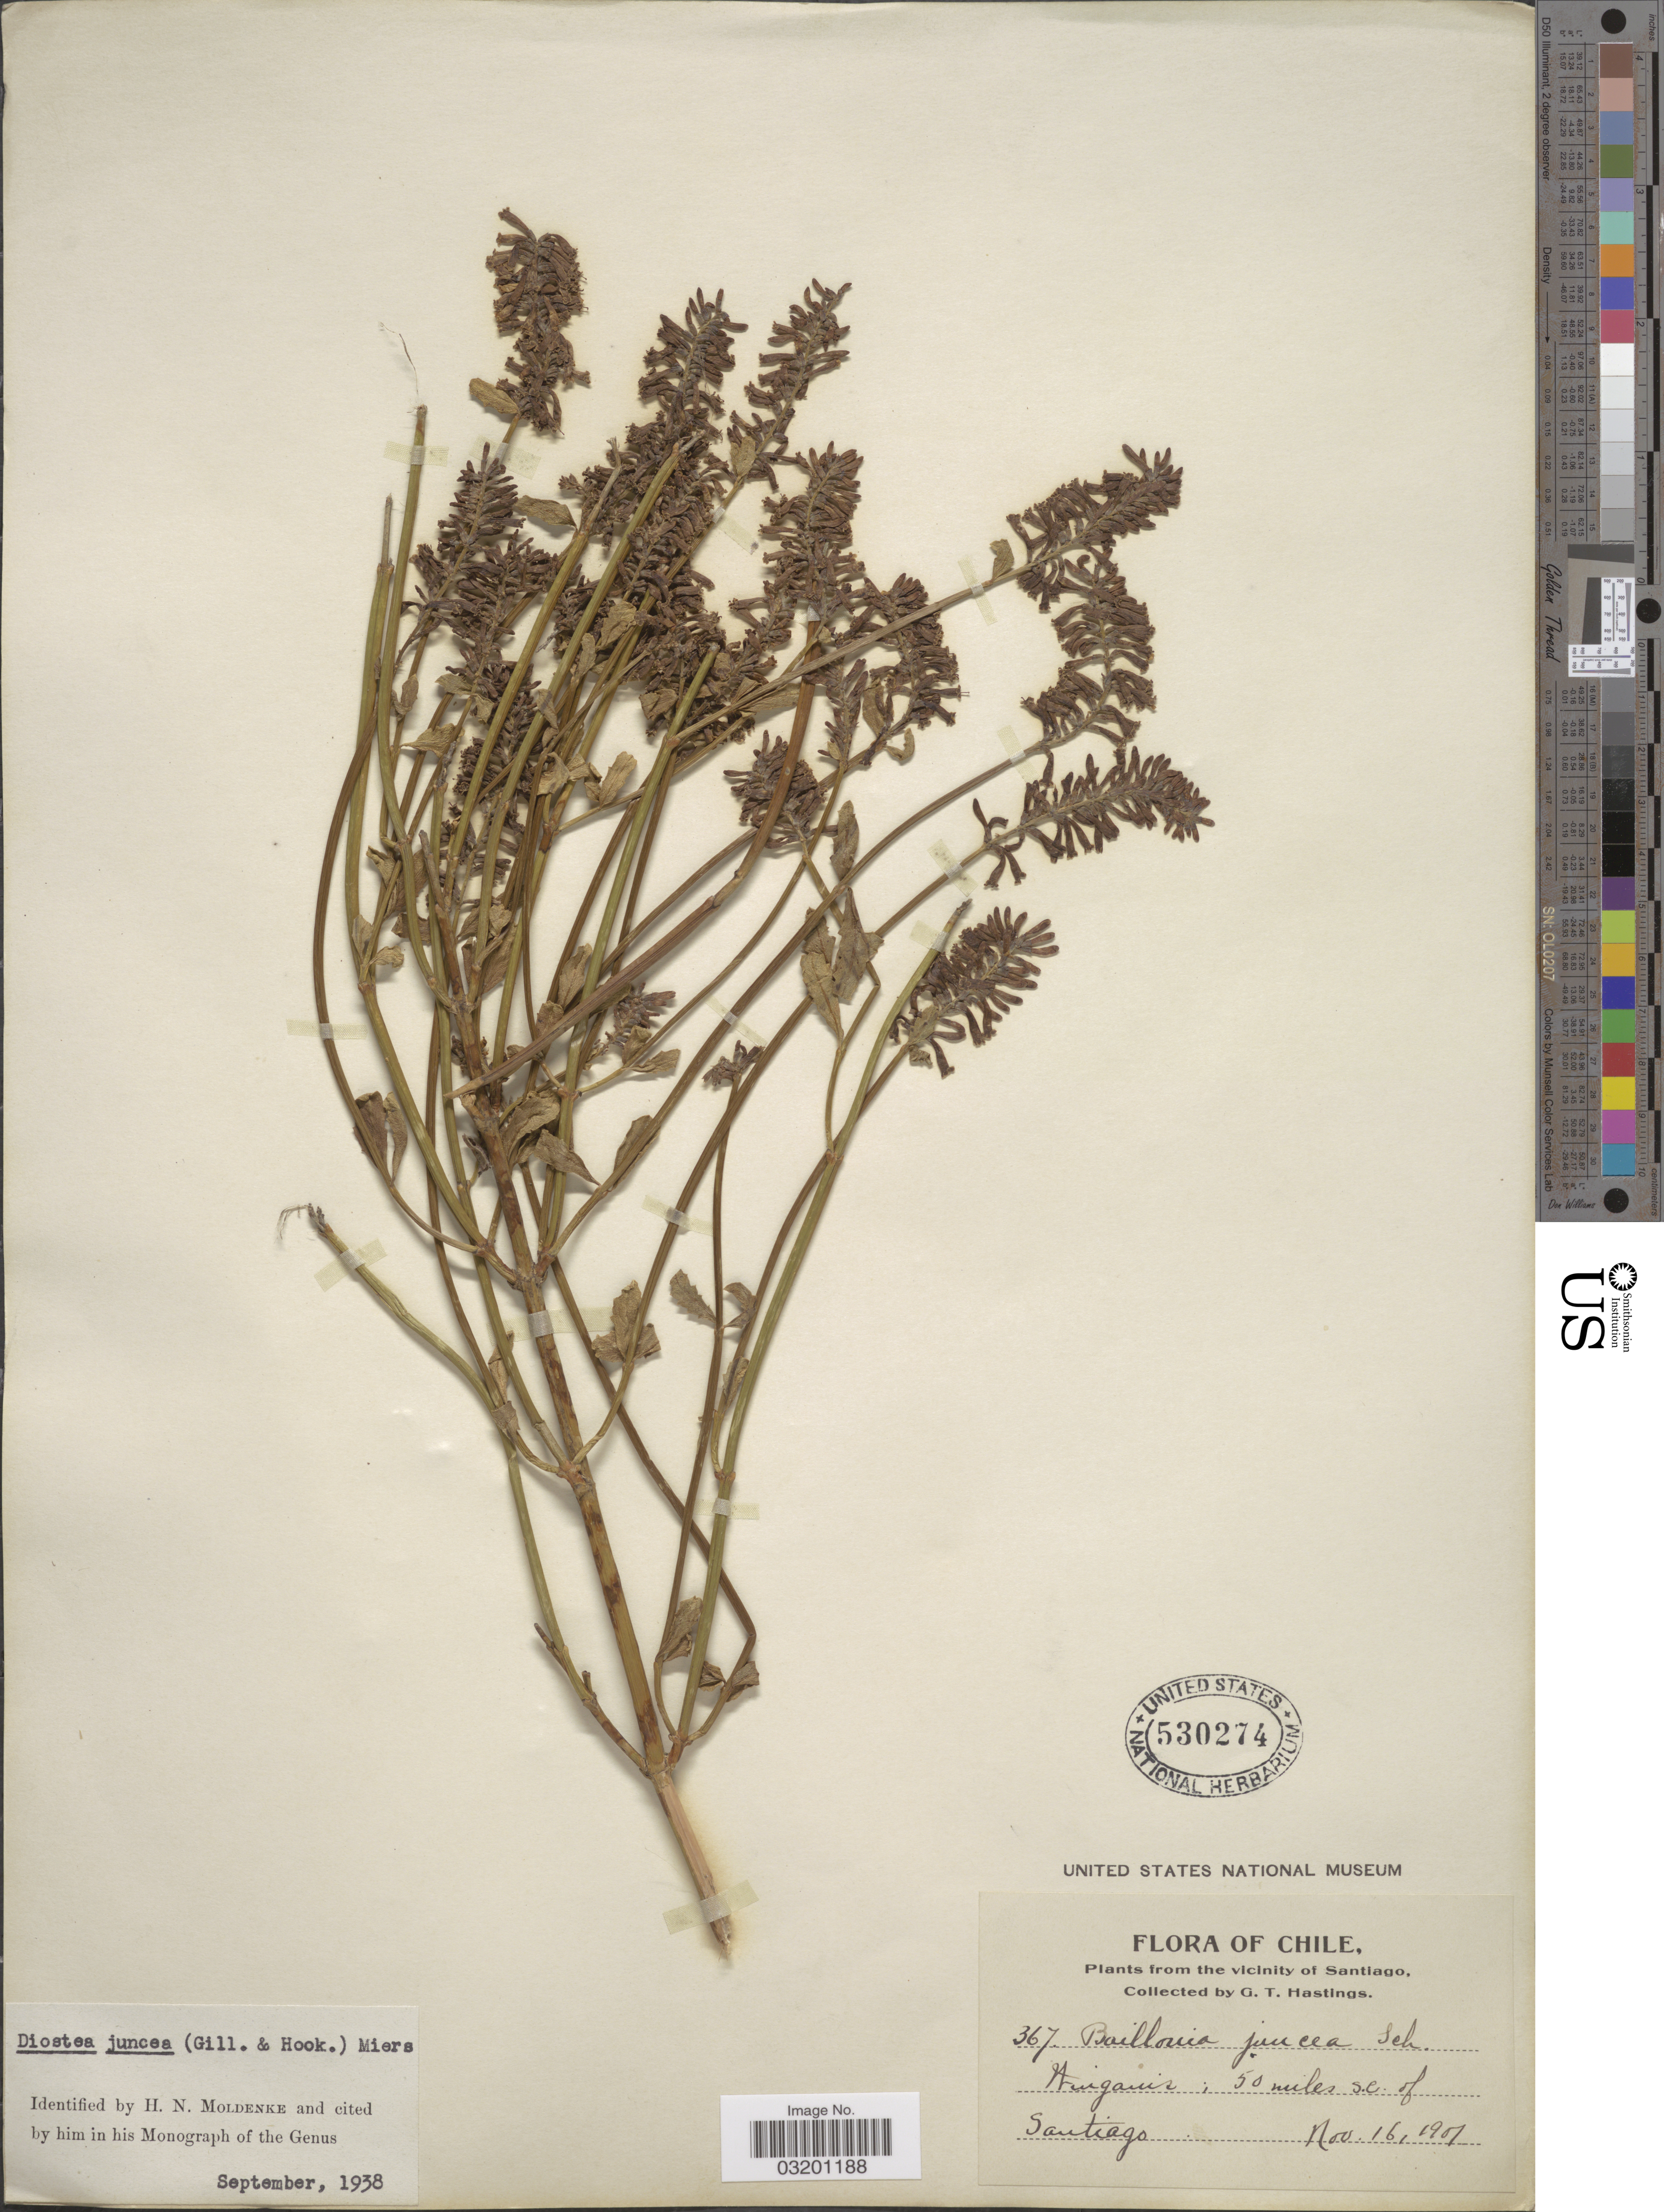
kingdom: Plantae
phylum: Tracheophyta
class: Magnoliopsida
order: Lamiales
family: Verbenaceae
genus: Baillonia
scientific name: Baillonia juncea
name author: Benth.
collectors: G. Hastings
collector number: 367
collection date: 1901-11-16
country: Chile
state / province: Región Metropolitana (RM)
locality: The vicinity of Santiago. Wirganis [interpreted]; 50 miles s.e. of Santiago.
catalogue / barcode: US 530274